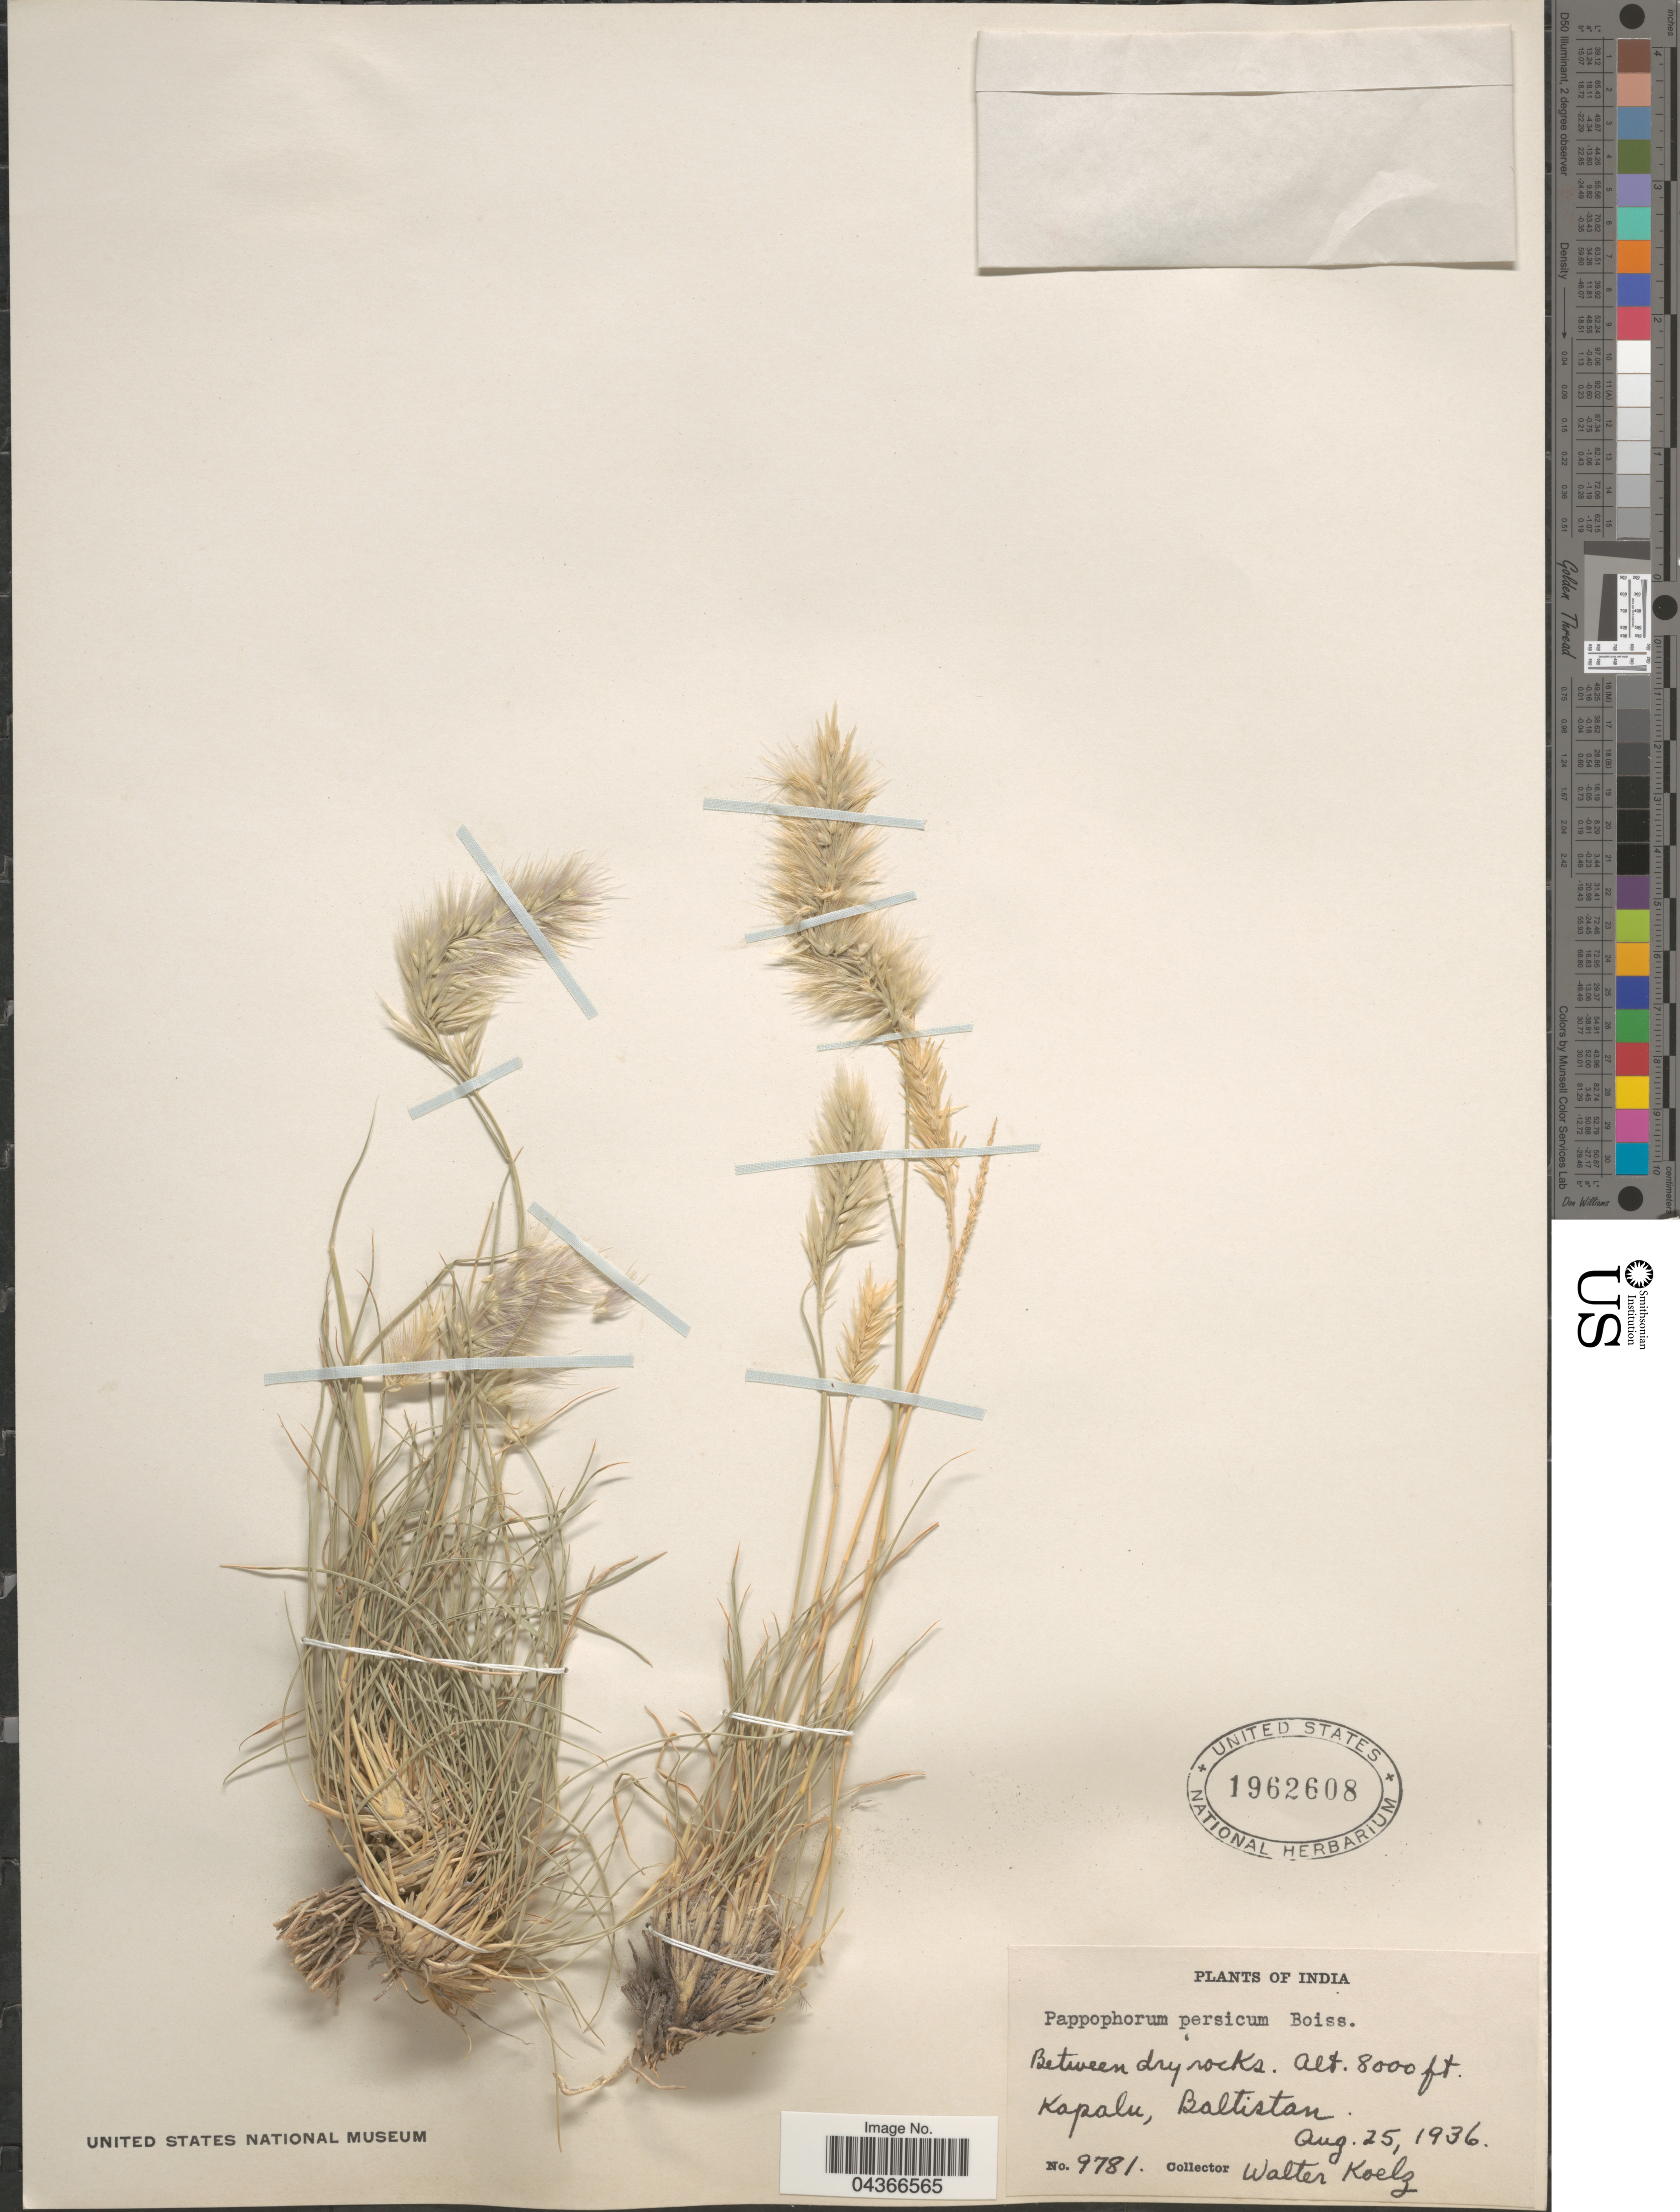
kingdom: Plantae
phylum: Tracheophyta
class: Liliopsida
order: Poales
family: Poaceae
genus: Enneapogon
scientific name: Enneapogon persicus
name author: Boiss.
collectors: W. N. Koelz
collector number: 9781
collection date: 1936-08-25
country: Pakistan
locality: Kapalu, Baltistan.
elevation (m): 2438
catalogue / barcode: US 1962608